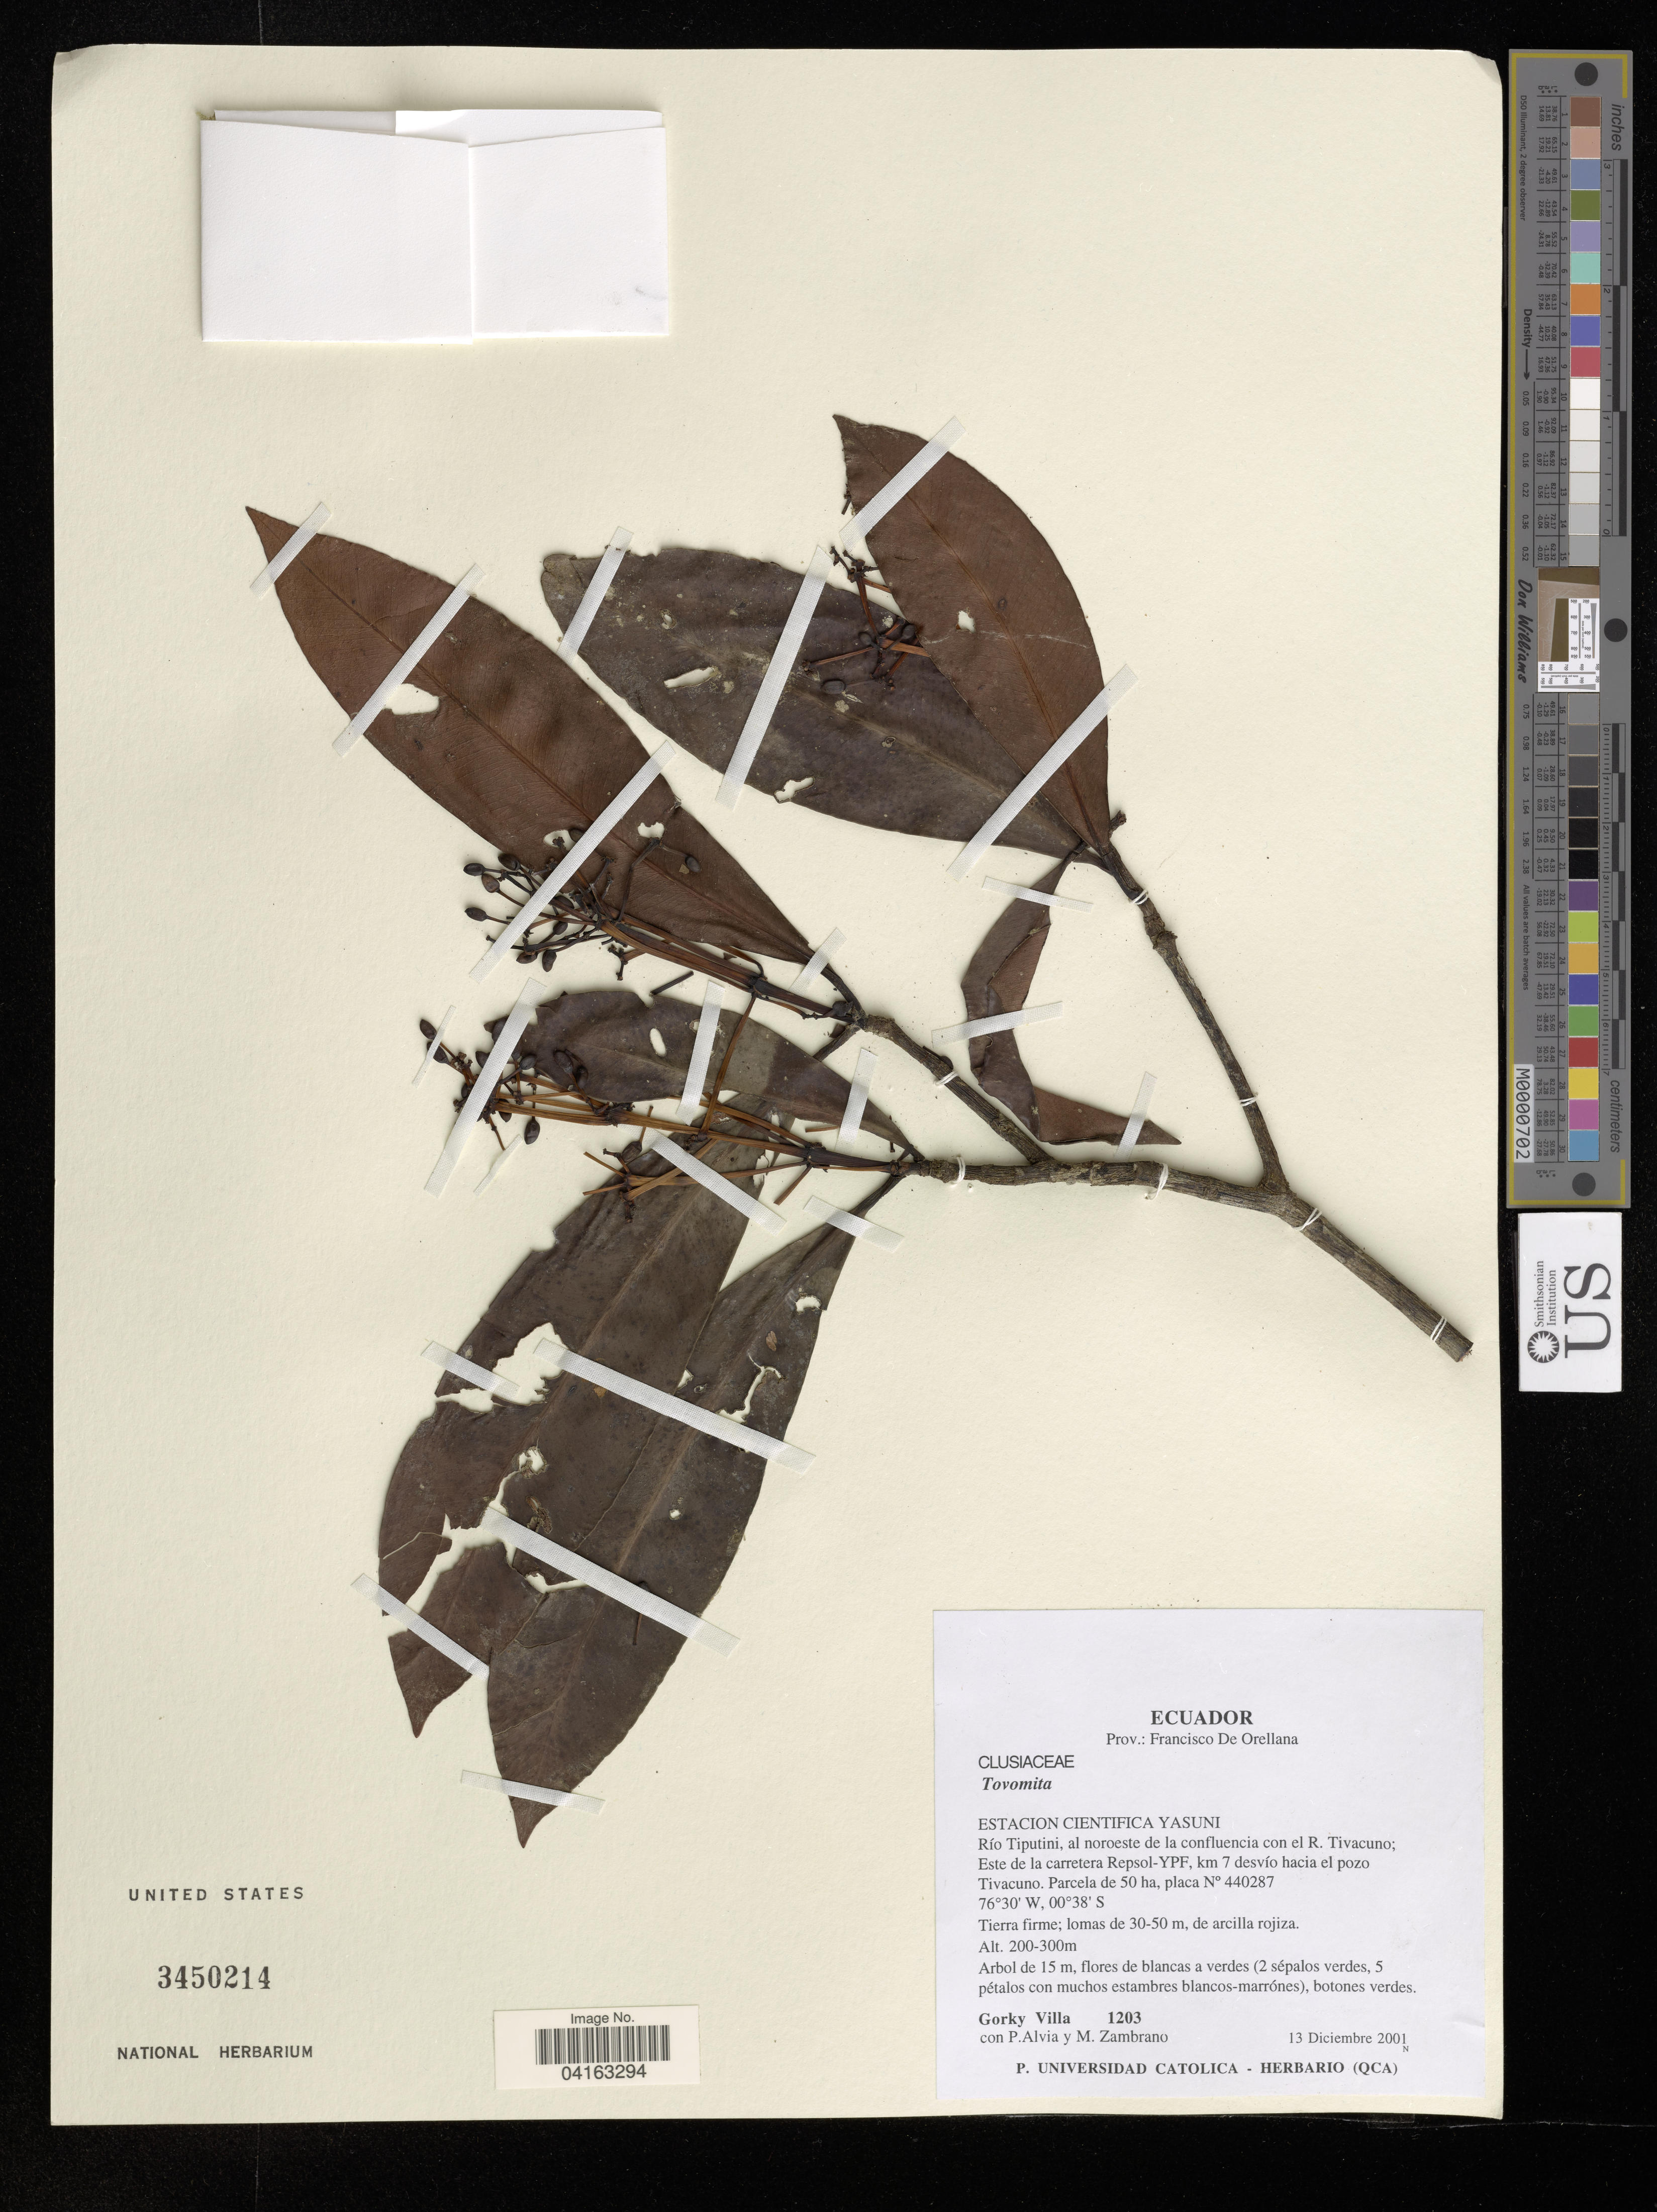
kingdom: Plantae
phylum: Tracheophyta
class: Magnoliopsida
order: Malpighiales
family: Clusiaceae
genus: Tovomita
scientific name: Tovomita sp.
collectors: G. Villa, P. Alvia & M. Zambrano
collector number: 1203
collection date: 2001-12-13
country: Ecuador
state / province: Orellana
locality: Prov.: Francisco De Orellana. Estacion Cientifica Yasuni. Río Tiputini, al noroeste de la confluencia con el R. Tivacuno; Este de la carretera Repsol-YPF, km 7 desvío hacia el pozo Tivacuno. Pracela de 50 ha, placa N° 440287.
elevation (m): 200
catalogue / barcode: US 3450214